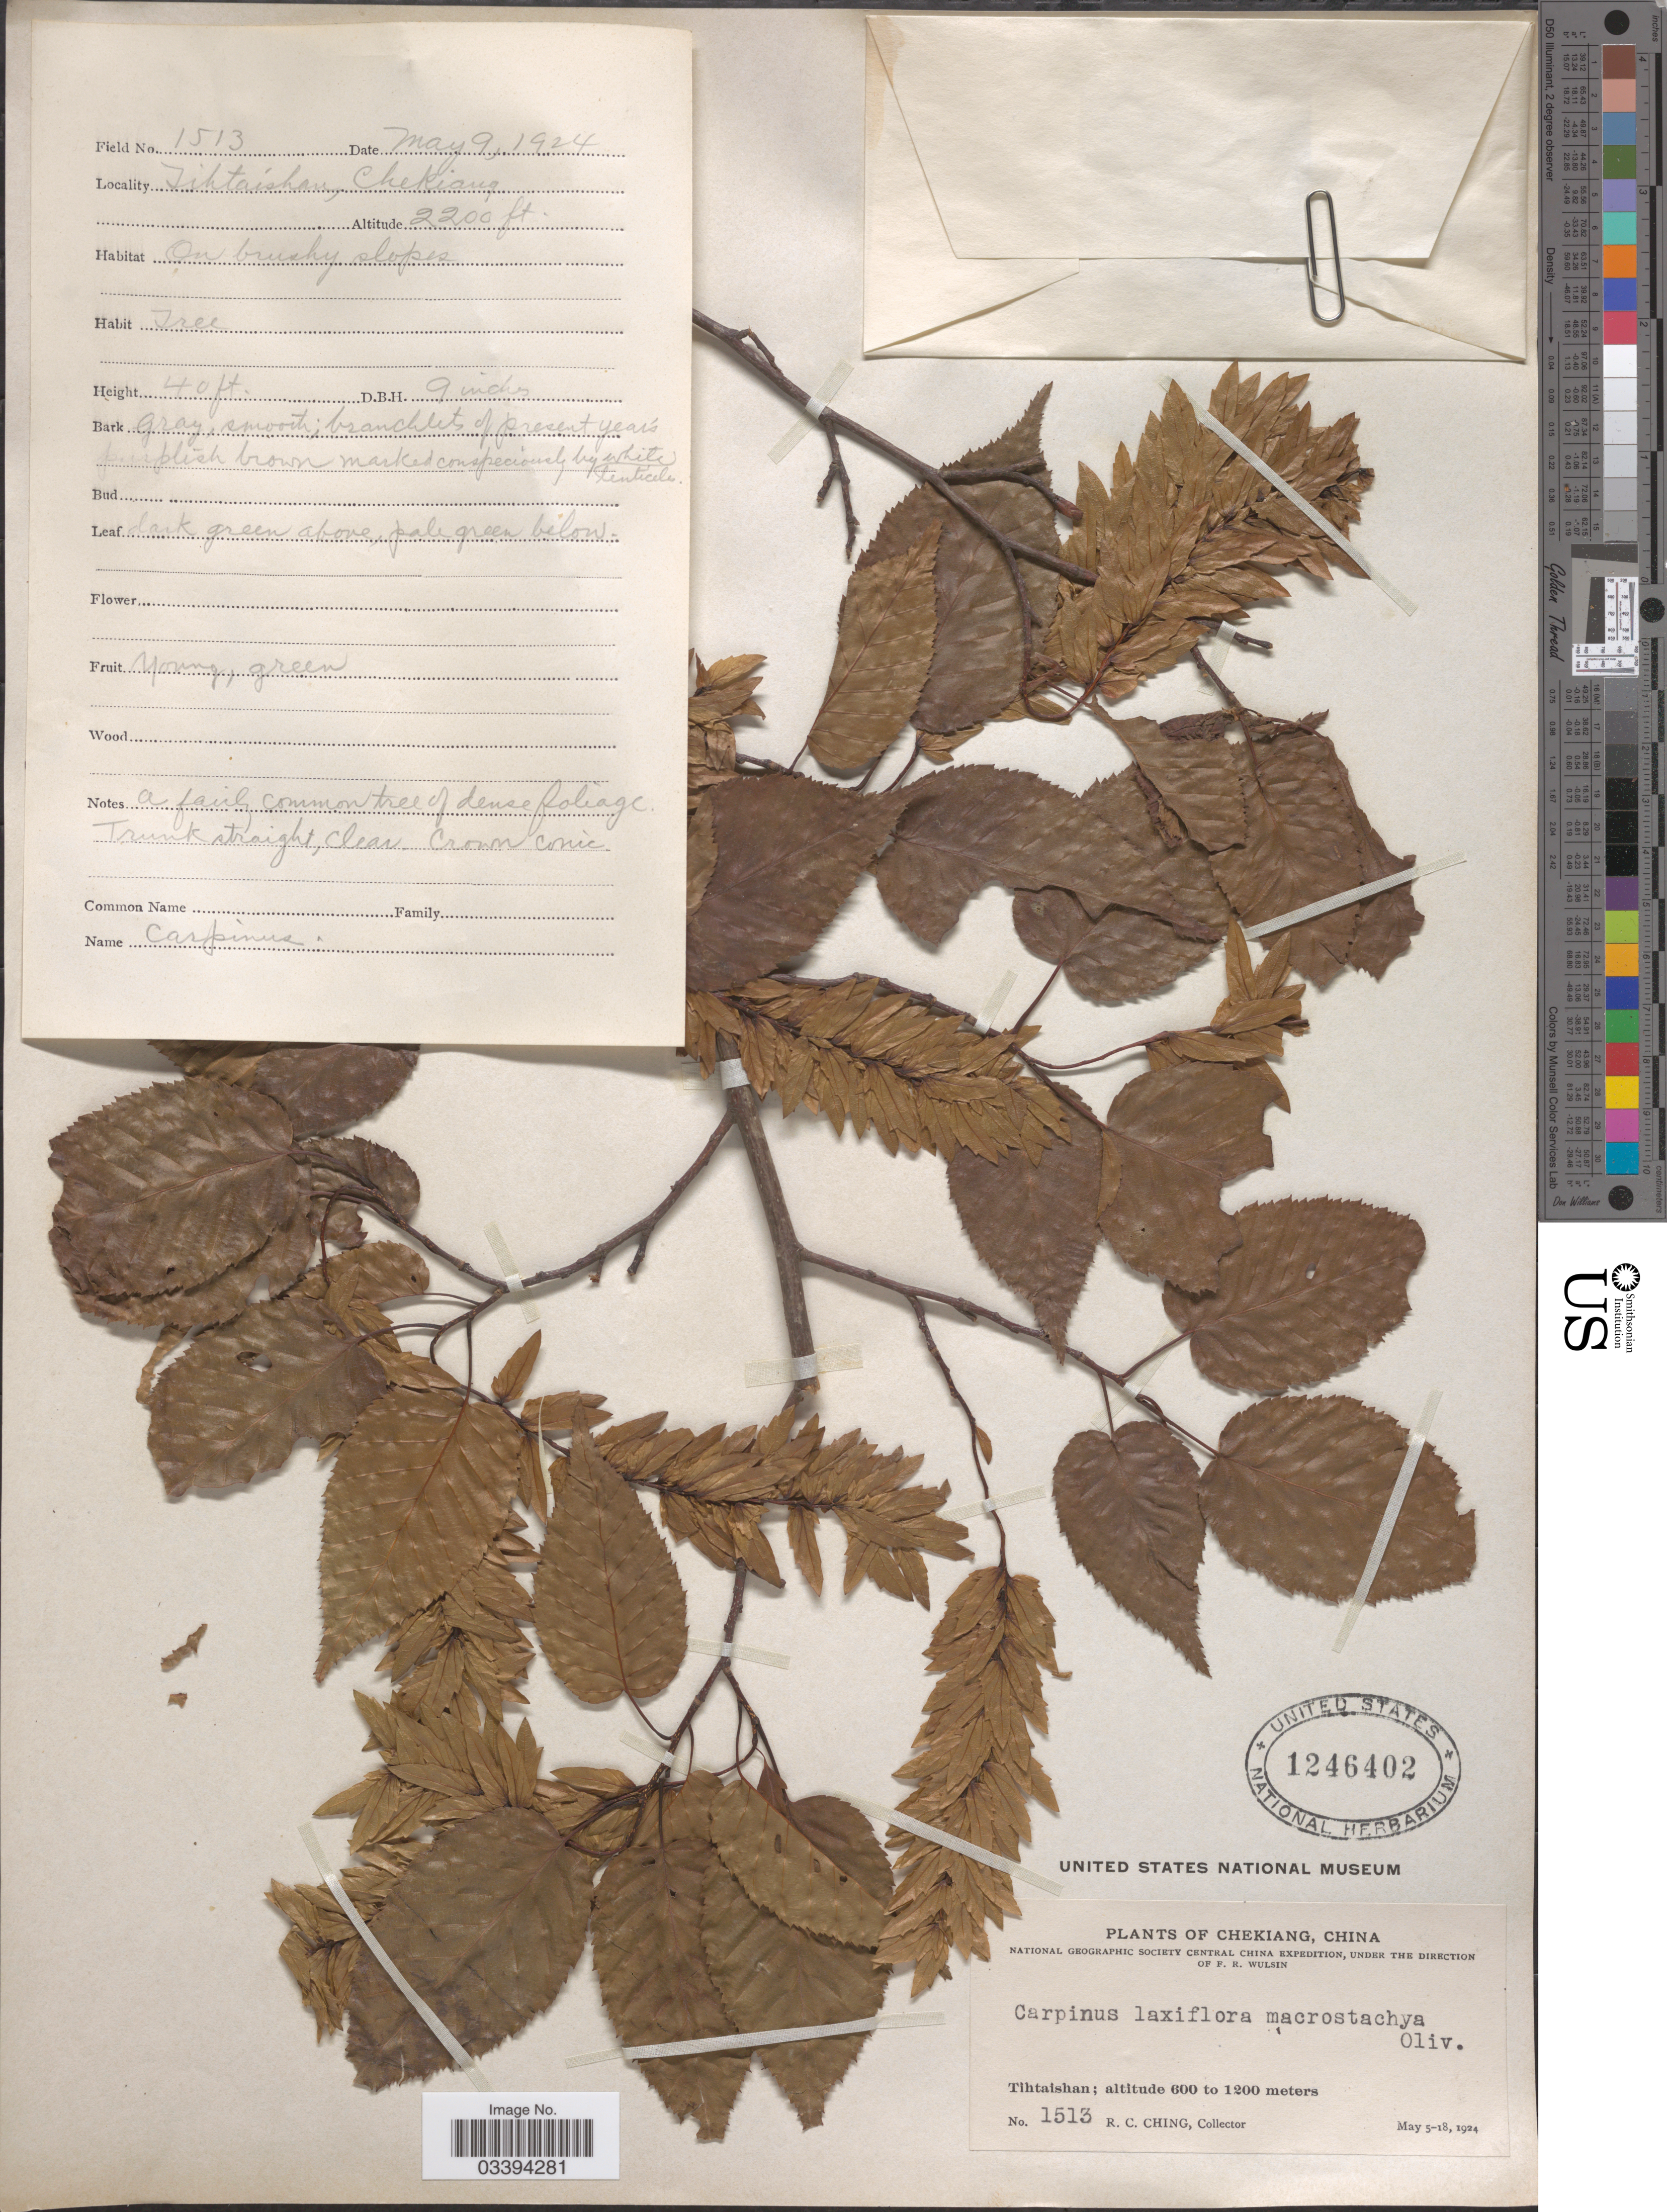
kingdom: Plantae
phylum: Tracheophyta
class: Magnoliopsida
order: Fagales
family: Betulaceae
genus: Carpinus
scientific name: Carpinus laxiflora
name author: (Siebold & Zucc.) Blume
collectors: R. C. Ching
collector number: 1513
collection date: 1924-05-09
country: China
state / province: Zhejiang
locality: Chekiang. Tihtaishan.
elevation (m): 671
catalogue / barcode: US 1246402